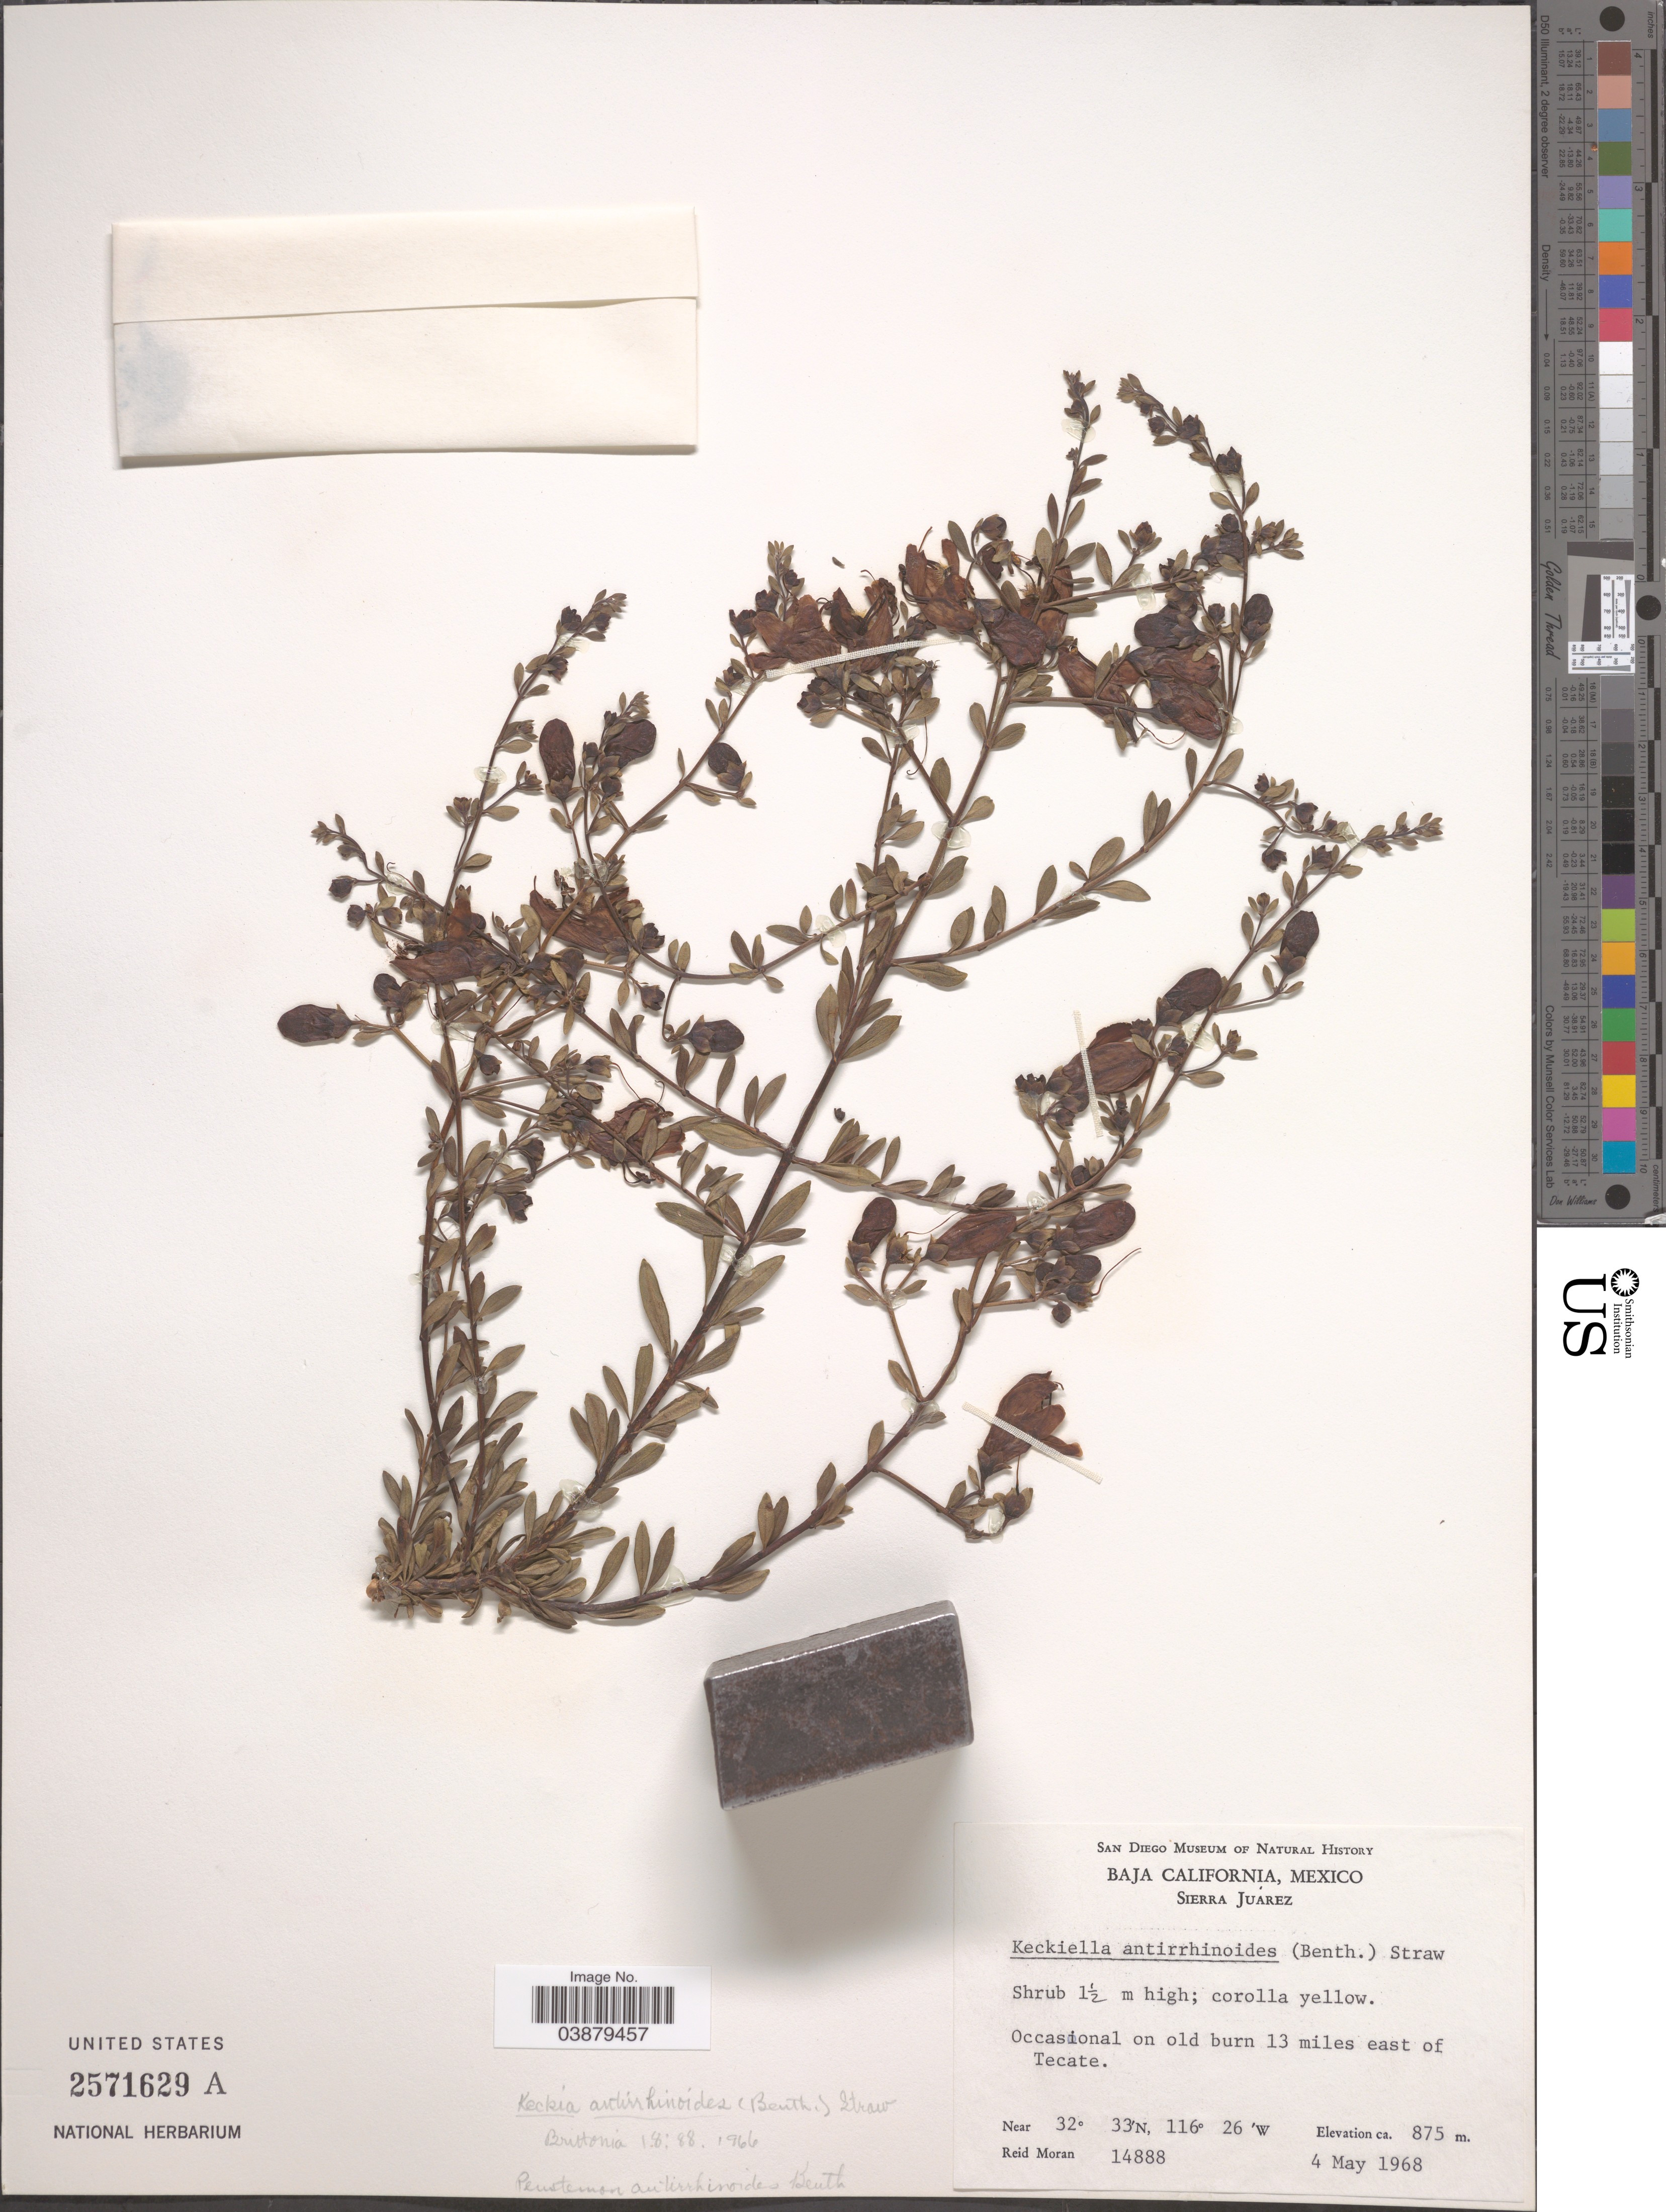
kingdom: Plantae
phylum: Tracheophyta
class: Magnoliopsida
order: Lamiales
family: Plantaginaceae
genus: Penstemon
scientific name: Penstemon antirrhinoides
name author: Benth.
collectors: R. Moran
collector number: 14888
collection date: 1968-05-04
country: Mexico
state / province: Baja California Norte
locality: Sierra Juarez. Occasional on old burn 13 miles east of Tecate.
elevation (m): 875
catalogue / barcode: US 2571629A